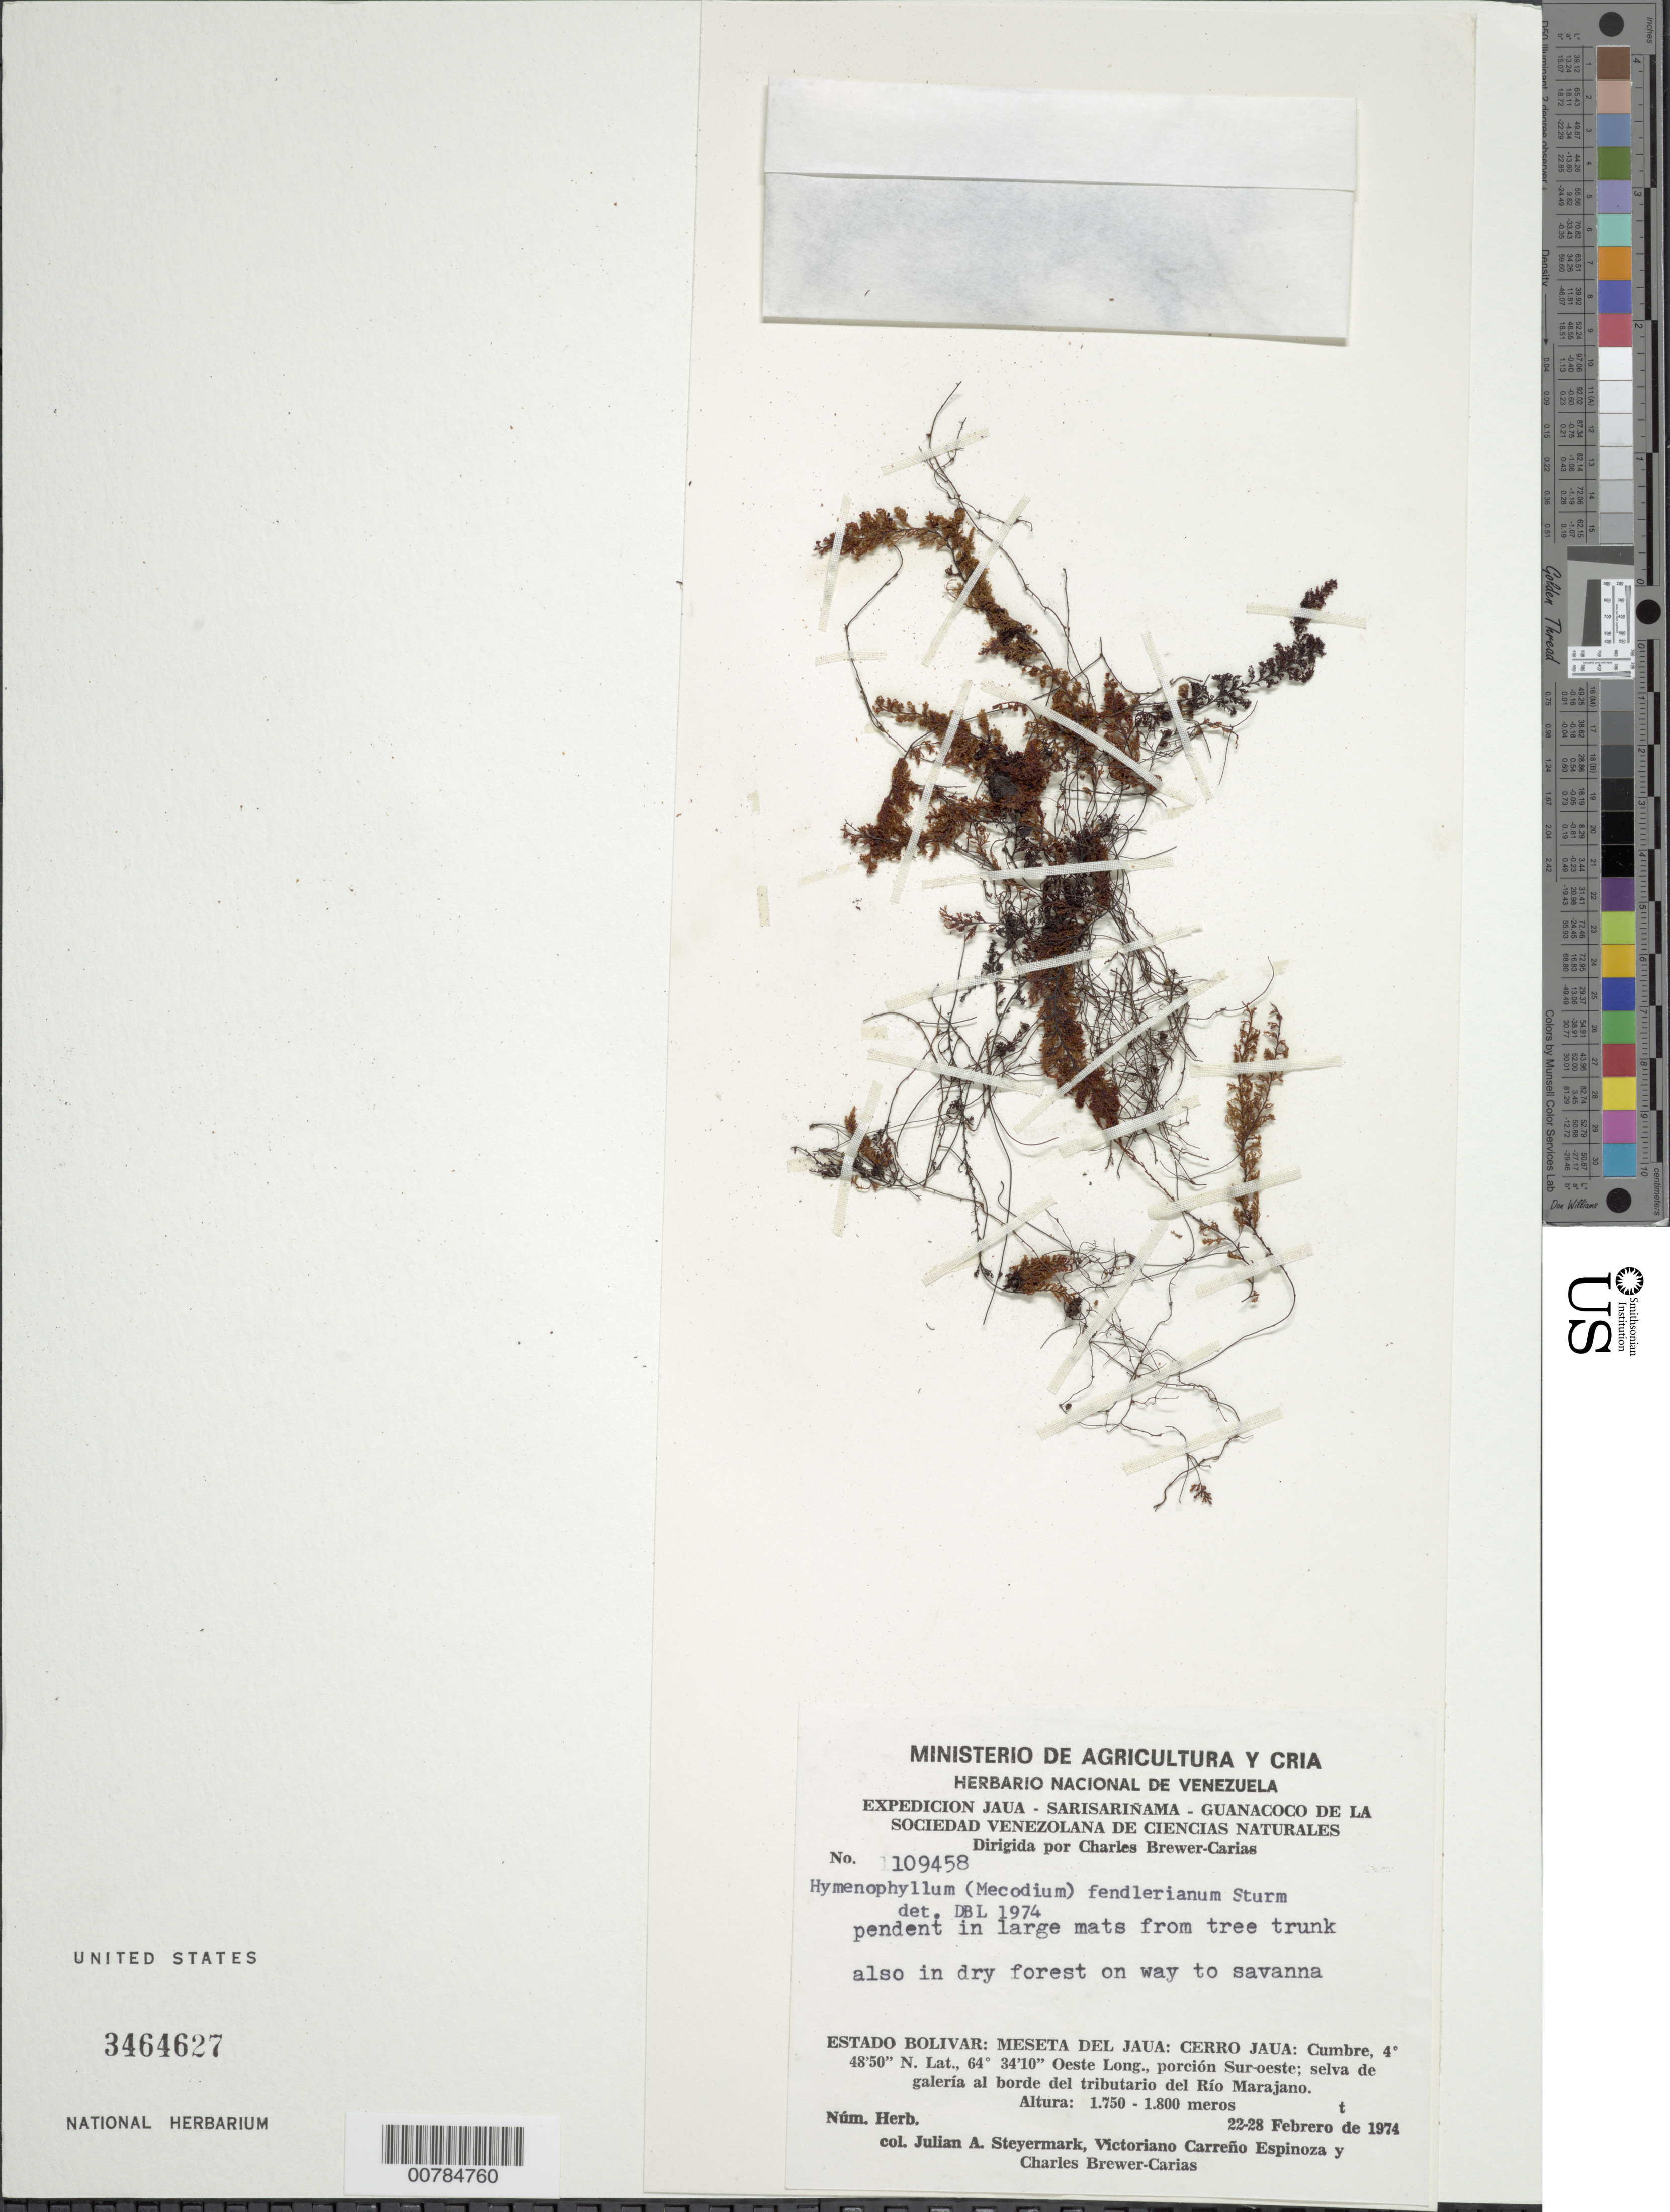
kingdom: Plantae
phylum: Tracheophyta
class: Polypodiopsida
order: Hymenophyllales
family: Hymenophyllaceae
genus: Hymenophyllum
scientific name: Hymenophyllum fendlerianum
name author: J.W. Sturm in Mart.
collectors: J. Steyermark, V. Carreño E. & C. Brewer-Carias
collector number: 109458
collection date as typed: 22-Feb-74 to 28-Feb-74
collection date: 1974-02-22/1974-02-28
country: Venezuela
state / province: Bolívar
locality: Meseta del Jaua: Cerro Jaua, borde del tributarío del Río Marajano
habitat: Dry forest on way to savanna; from tree trunk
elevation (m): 1750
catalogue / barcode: US 3464627